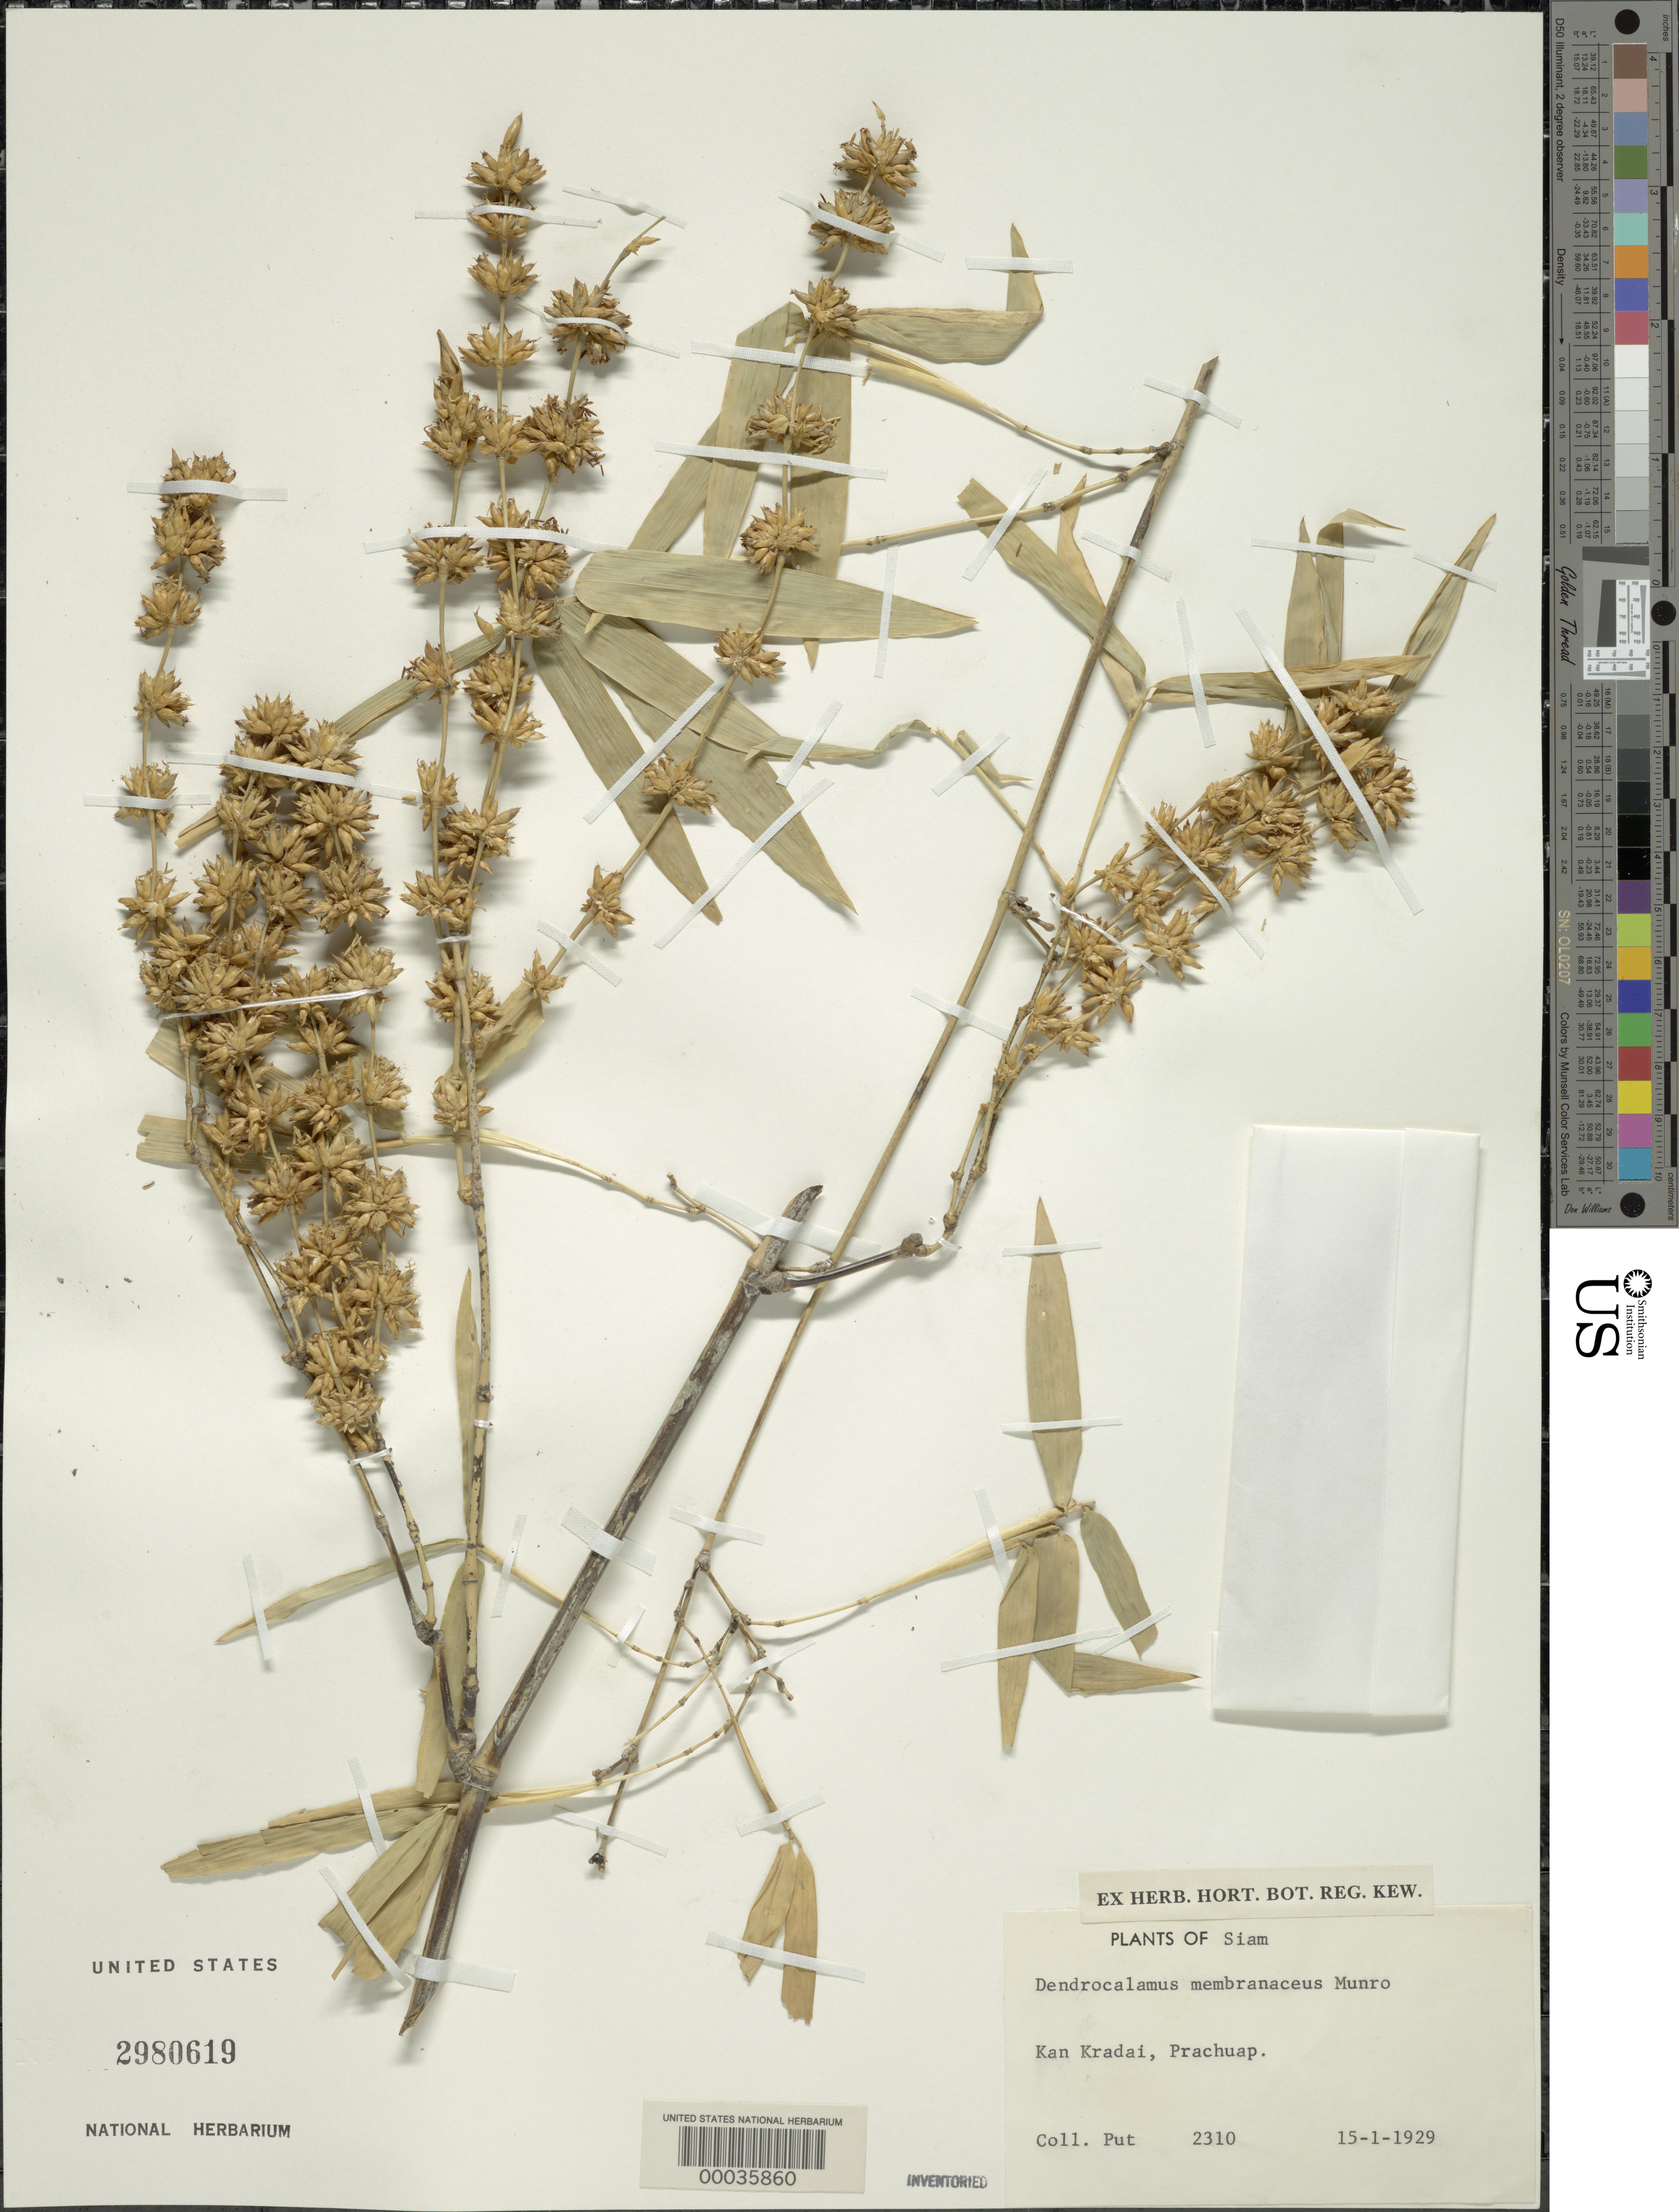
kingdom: Plantae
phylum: Tracheophyta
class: Liliopsida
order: Poales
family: Poaceae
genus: Dendrocalamus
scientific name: Dendrocalamus membranaceus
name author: Munro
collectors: -. Put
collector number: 2310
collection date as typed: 15 Jan 1929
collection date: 1929-01-15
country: Thailand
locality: Kan kradai, prachuap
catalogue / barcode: US 2980619